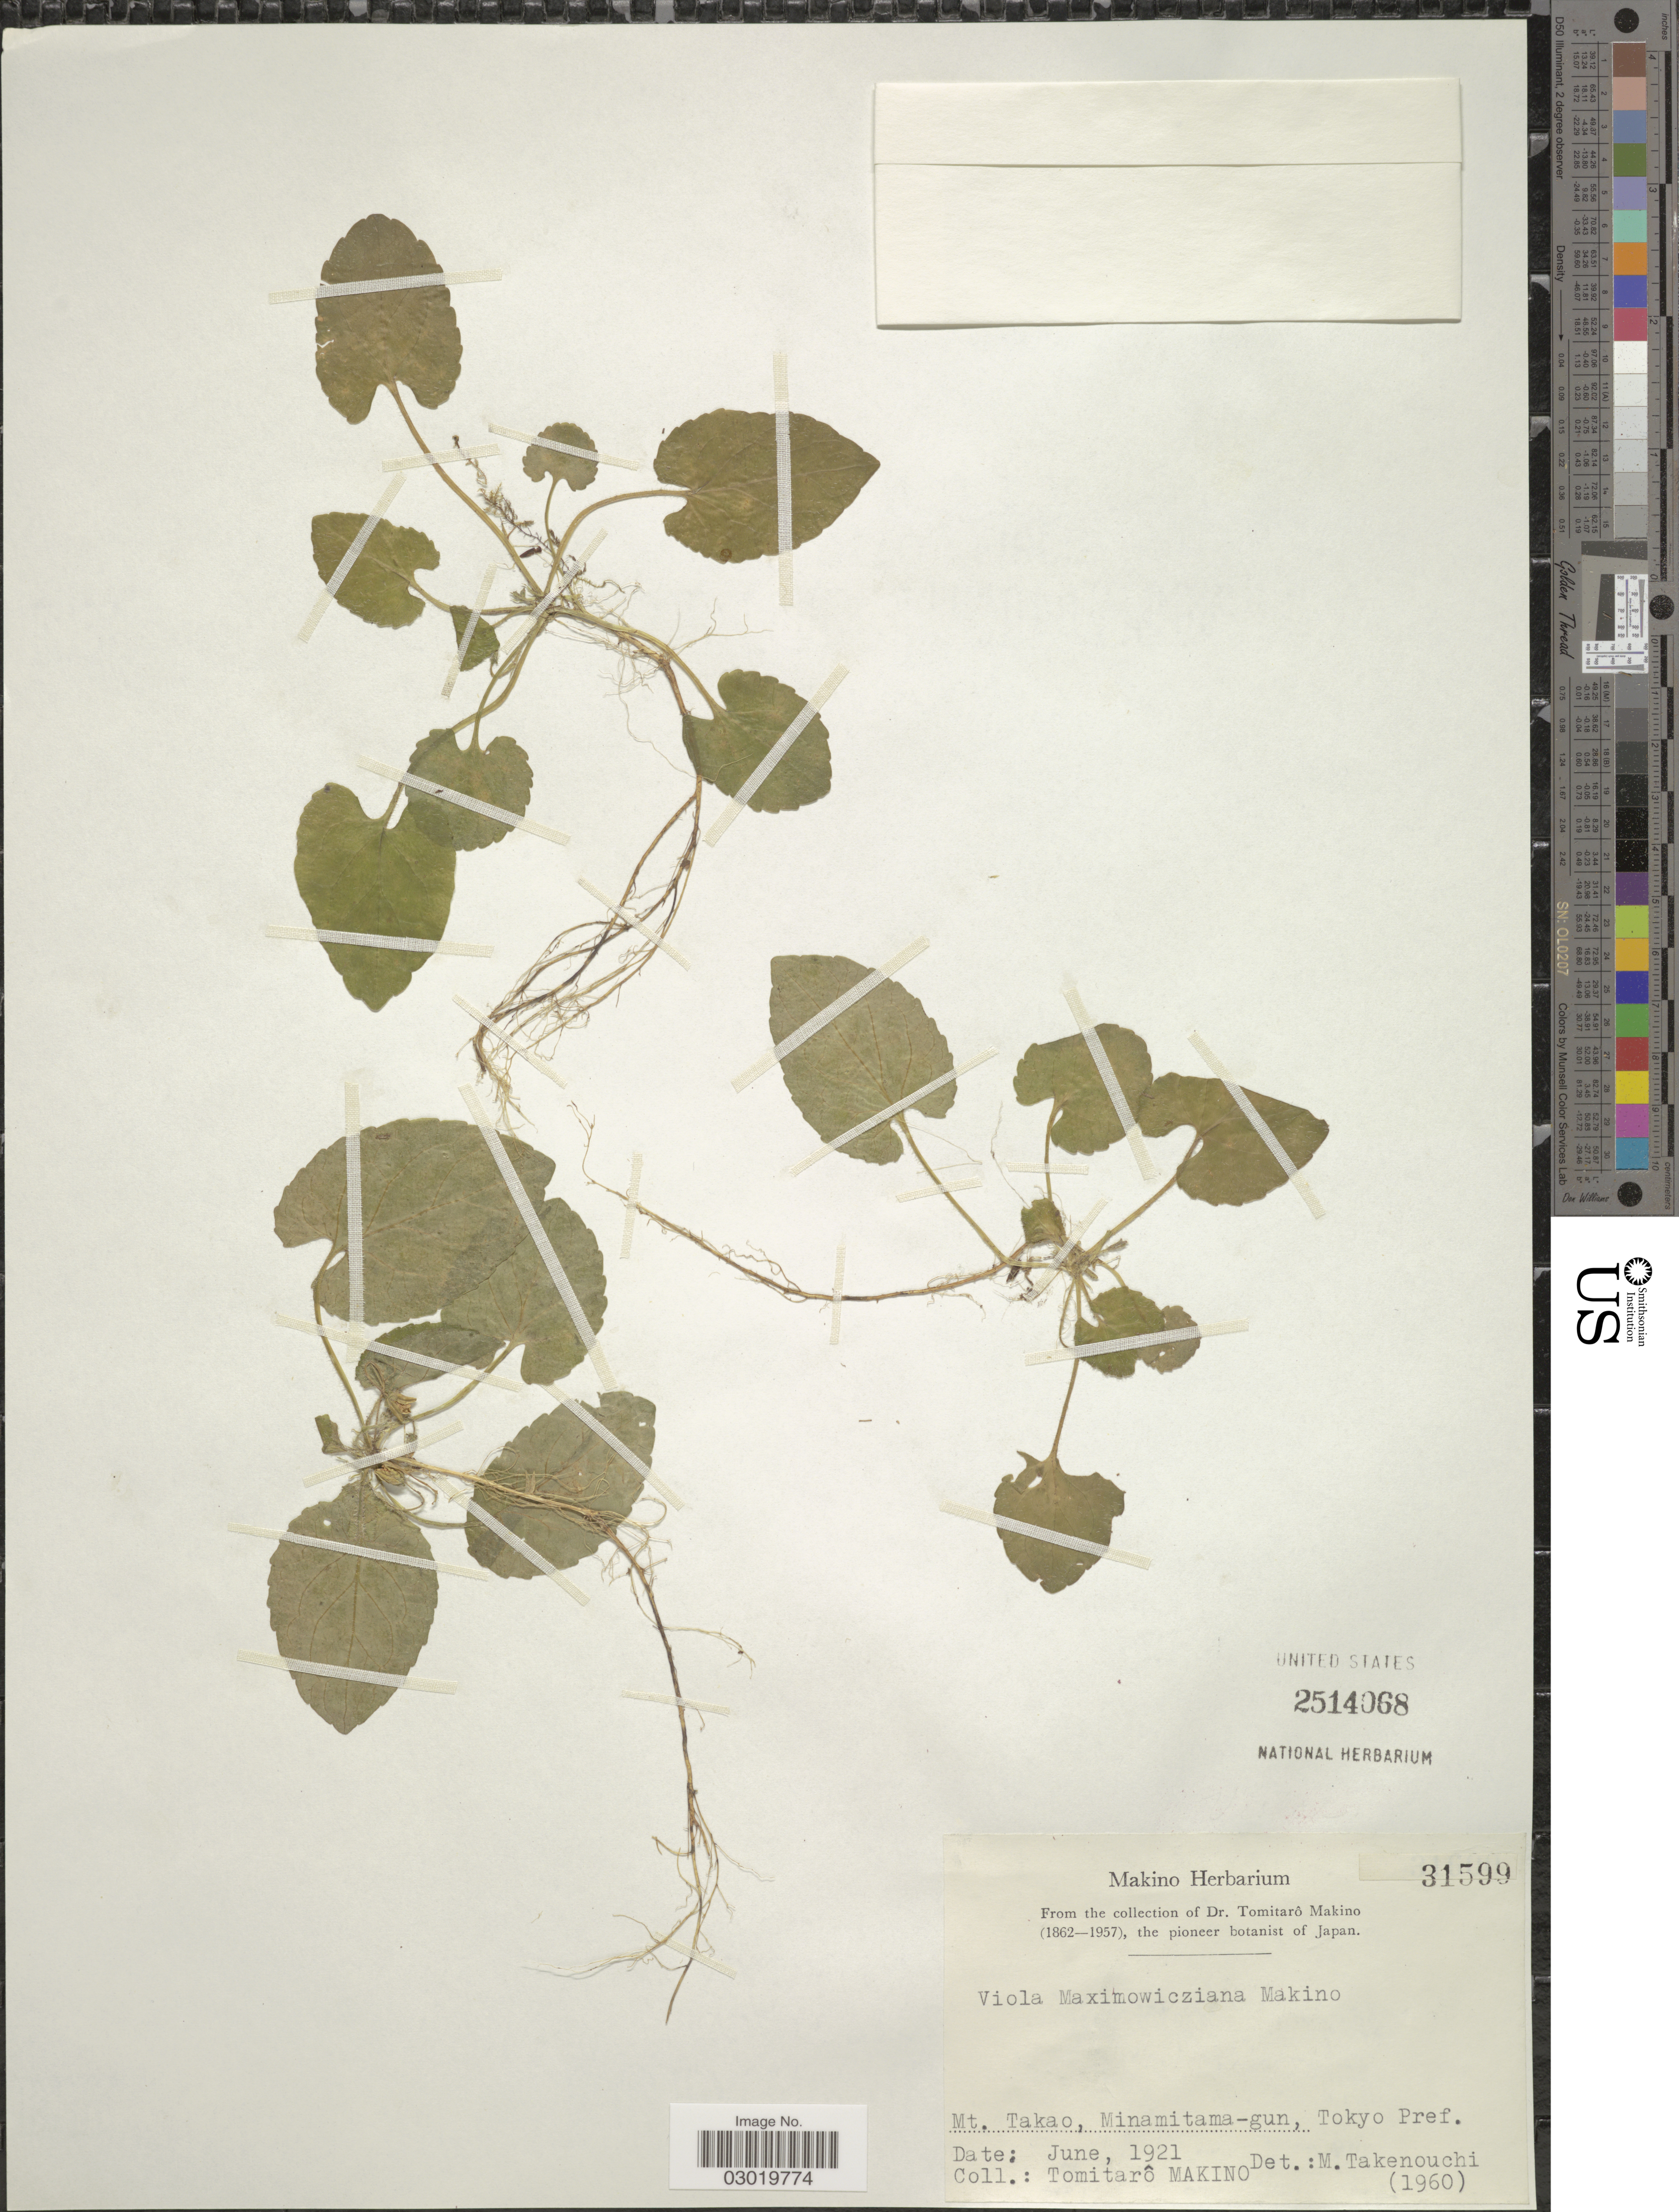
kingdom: Plantae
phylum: Tracheophyta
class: Magnoliopsida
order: Malpighiales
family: Violaceae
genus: Viola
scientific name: Viola maximowicziana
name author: Makino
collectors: T. Makino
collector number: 31599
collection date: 1921-06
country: Japan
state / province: Tokyo, Federal City of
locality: Mt. Takao, Minamitama-gun, Tokyo Pref.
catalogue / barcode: US 2514068